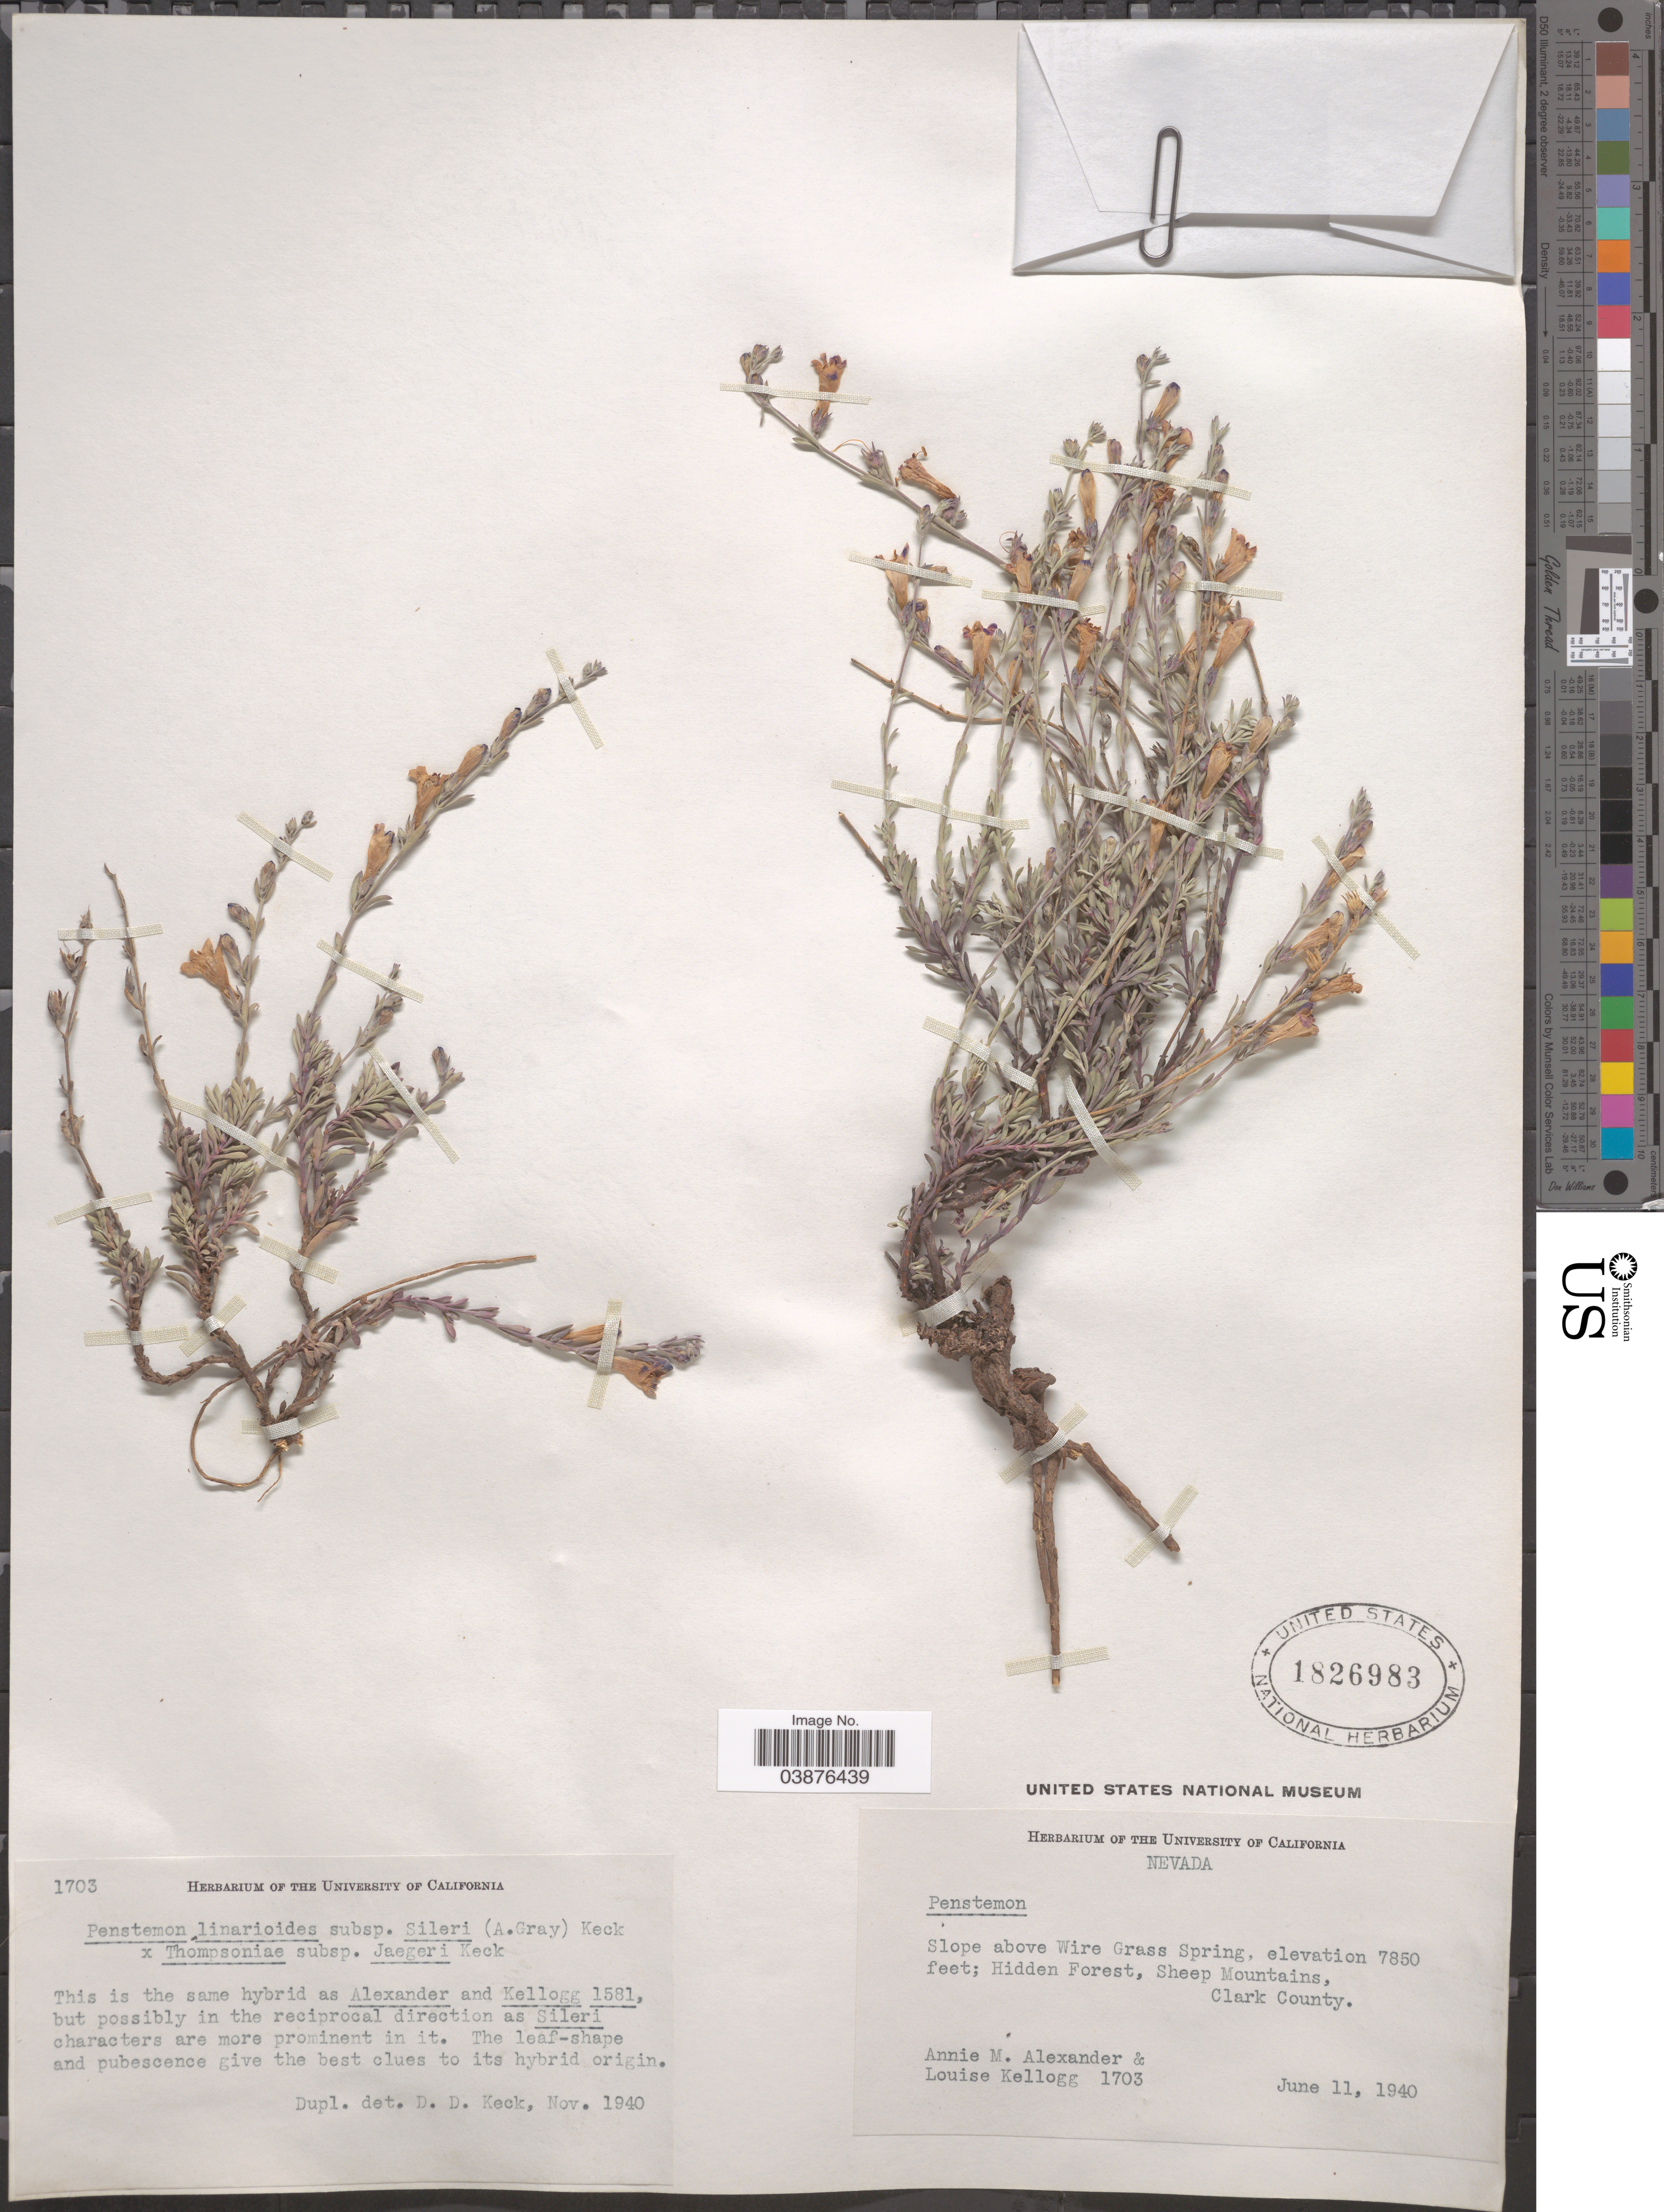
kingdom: Plantae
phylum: Tracheophyta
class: Magnoliopsida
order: Lamiales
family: Plantaginaceae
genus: Penstemon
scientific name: Penstemon linarioides subsp. sileri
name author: (A. Gray) D.D. Keck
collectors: A. M. Alexander & L. Kellogg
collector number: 1703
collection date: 1940-06-11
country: United States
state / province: Nevada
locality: Slopes above Wire Grass Spring, Hidden Forestm Sheep Mountains, Clark County.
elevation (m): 2393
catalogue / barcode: US 1826983